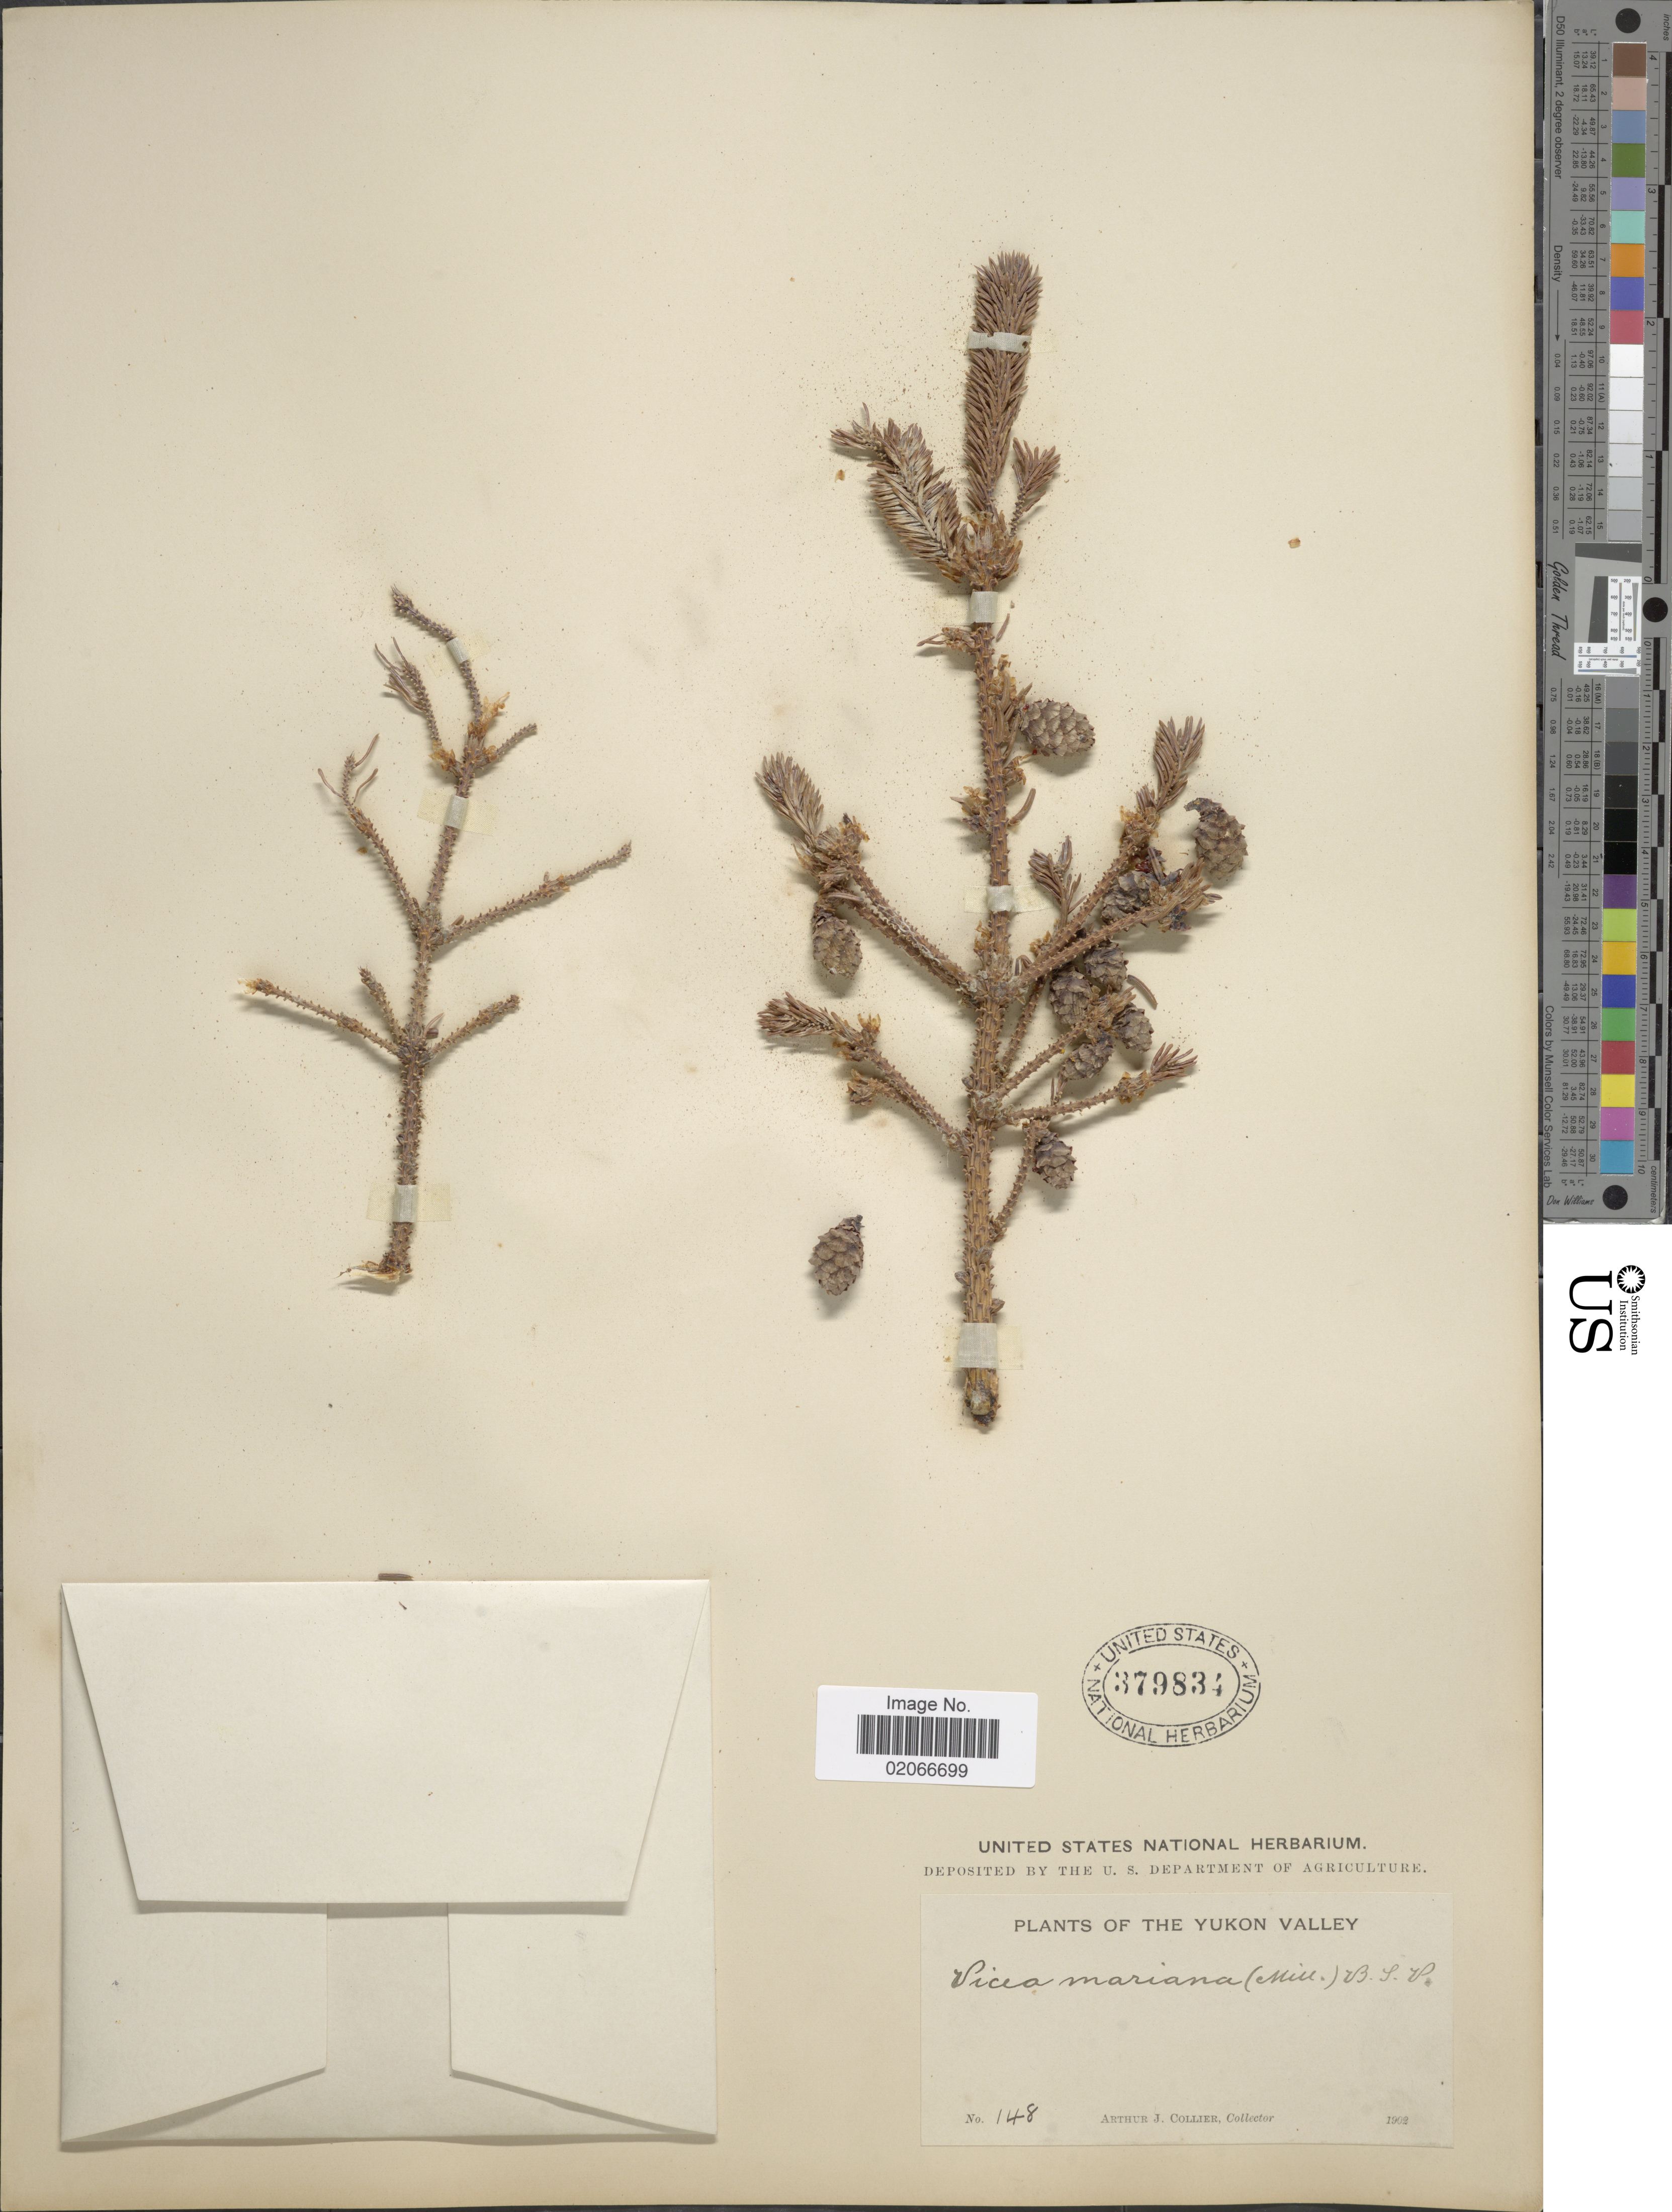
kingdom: Plantae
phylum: Tracheophyta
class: Pinopsida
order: Pinales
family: Pinaceae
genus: Picea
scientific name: Picea mariana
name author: (Mill.) Britton, Stearns & Poggenb.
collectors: A. Collier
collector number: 148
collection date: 1902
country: Canada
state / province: Yukon Territory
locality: Yukon Valley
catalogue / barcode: US 379834